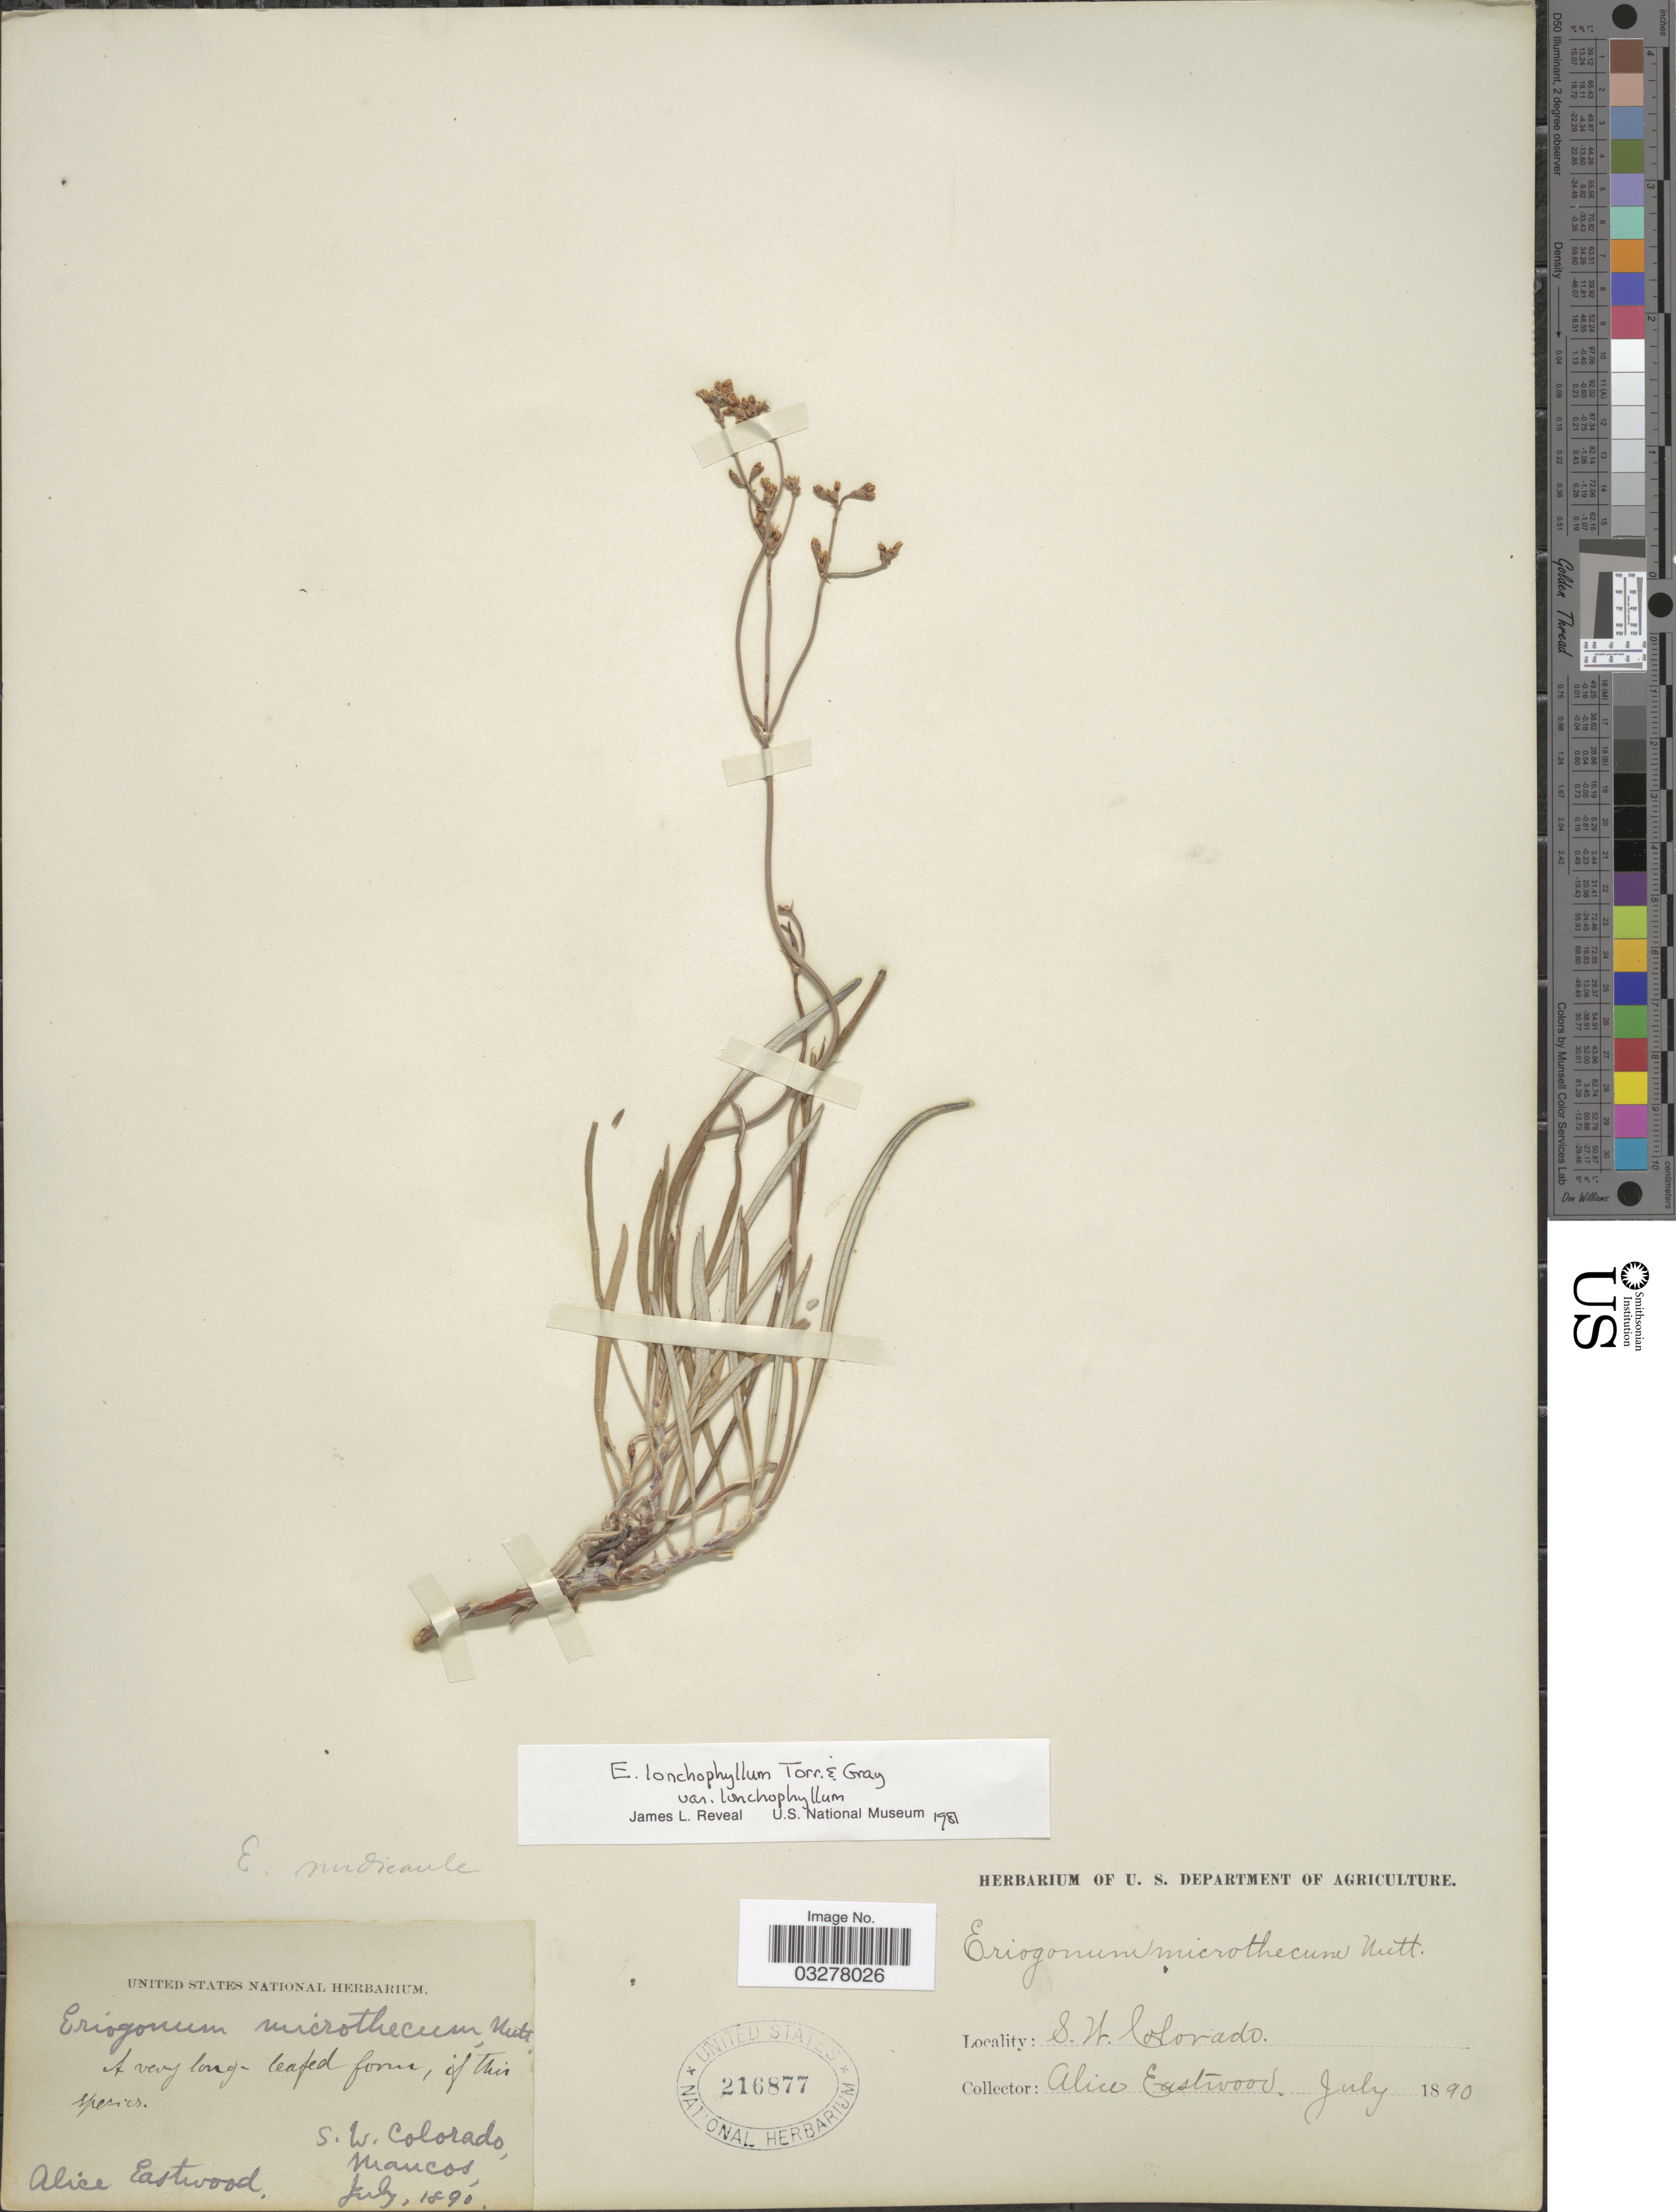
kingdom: Plantae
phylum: Tracheophyta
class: Magnoliopsida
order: Caryophyllales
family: Polygonaceae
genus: Eriogonum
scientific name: Eriogonum lonchophyllum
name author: Torr. & A. Gray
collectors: A. Eastwood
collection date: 1890-07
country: United States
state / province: Colorado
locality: S. W. Colorado. Mancos.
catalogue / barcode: US 216877